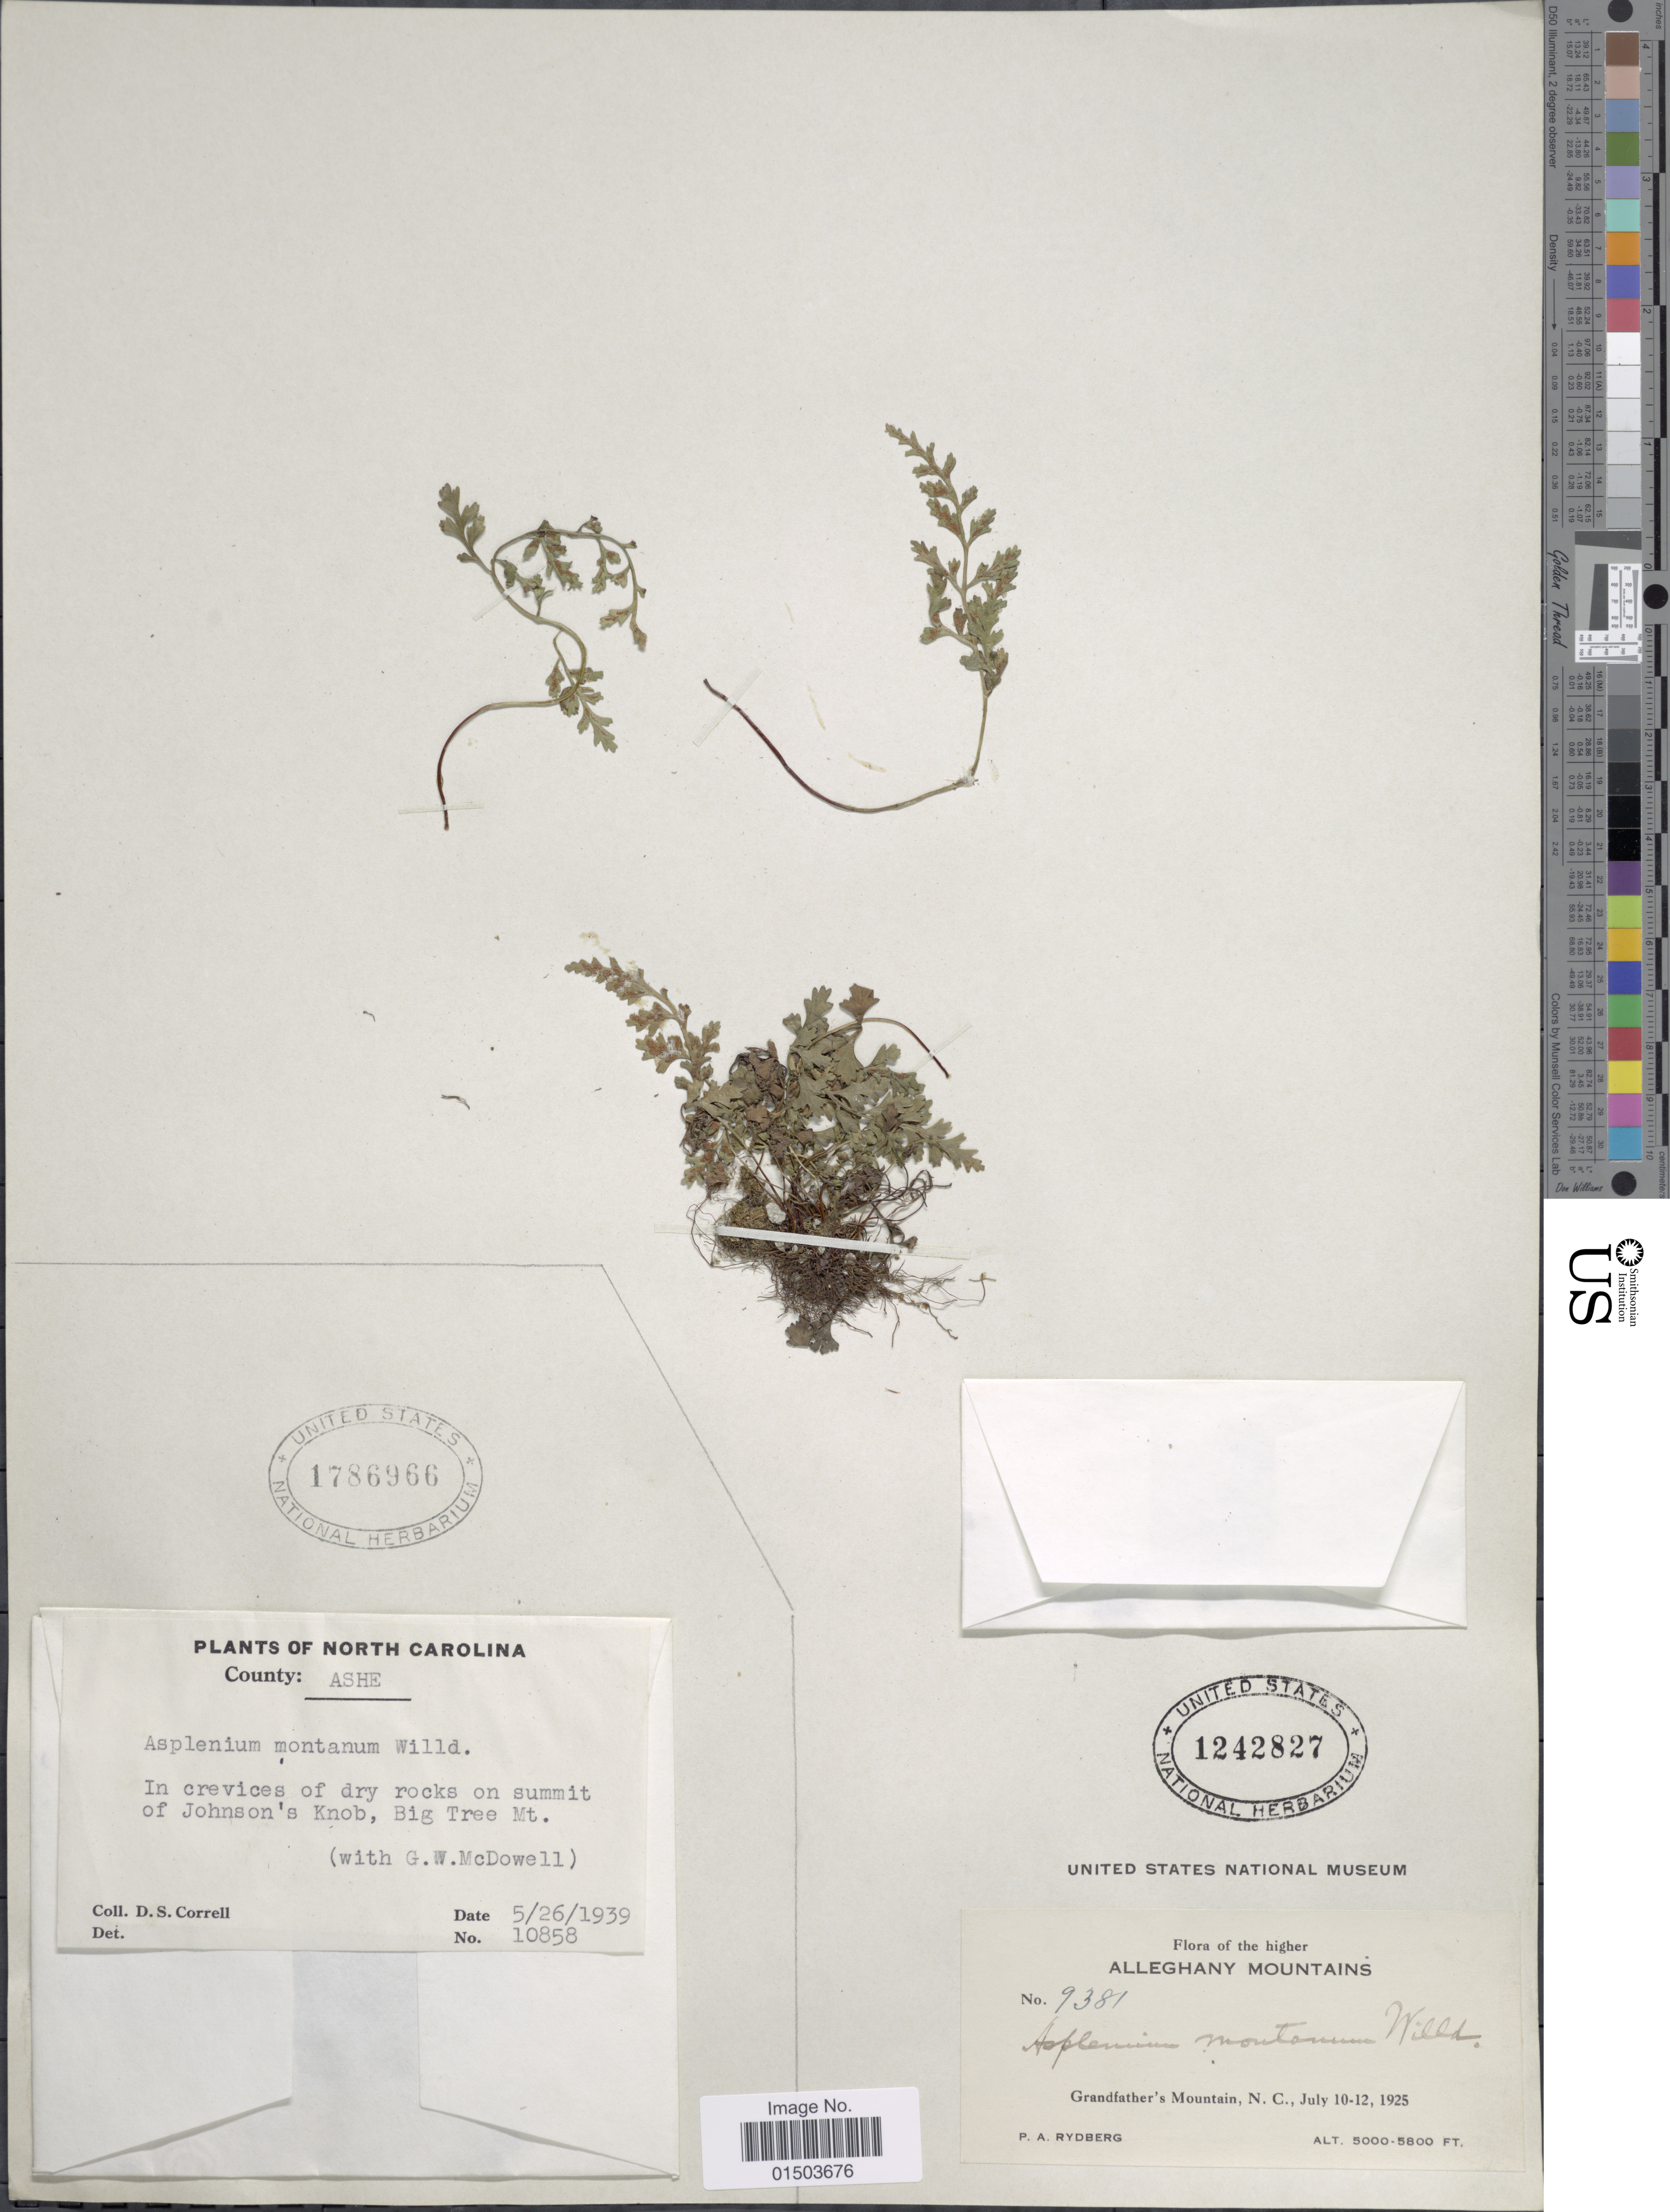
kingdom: Plantae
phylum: Tracheophyta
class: Polypodiopsida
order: Polypodiales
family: Aspleniaceae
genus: Asplenium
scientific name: Asplenium montanum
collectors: D. S. Correll & G. McDowell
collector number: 10858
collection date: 1939-05-26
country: United States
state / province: North Carolina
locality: County: Ashe. In crevices of dry rocks on summit of Johnson's Knob, Big Tree Mt.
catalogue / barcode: US 1786966-2